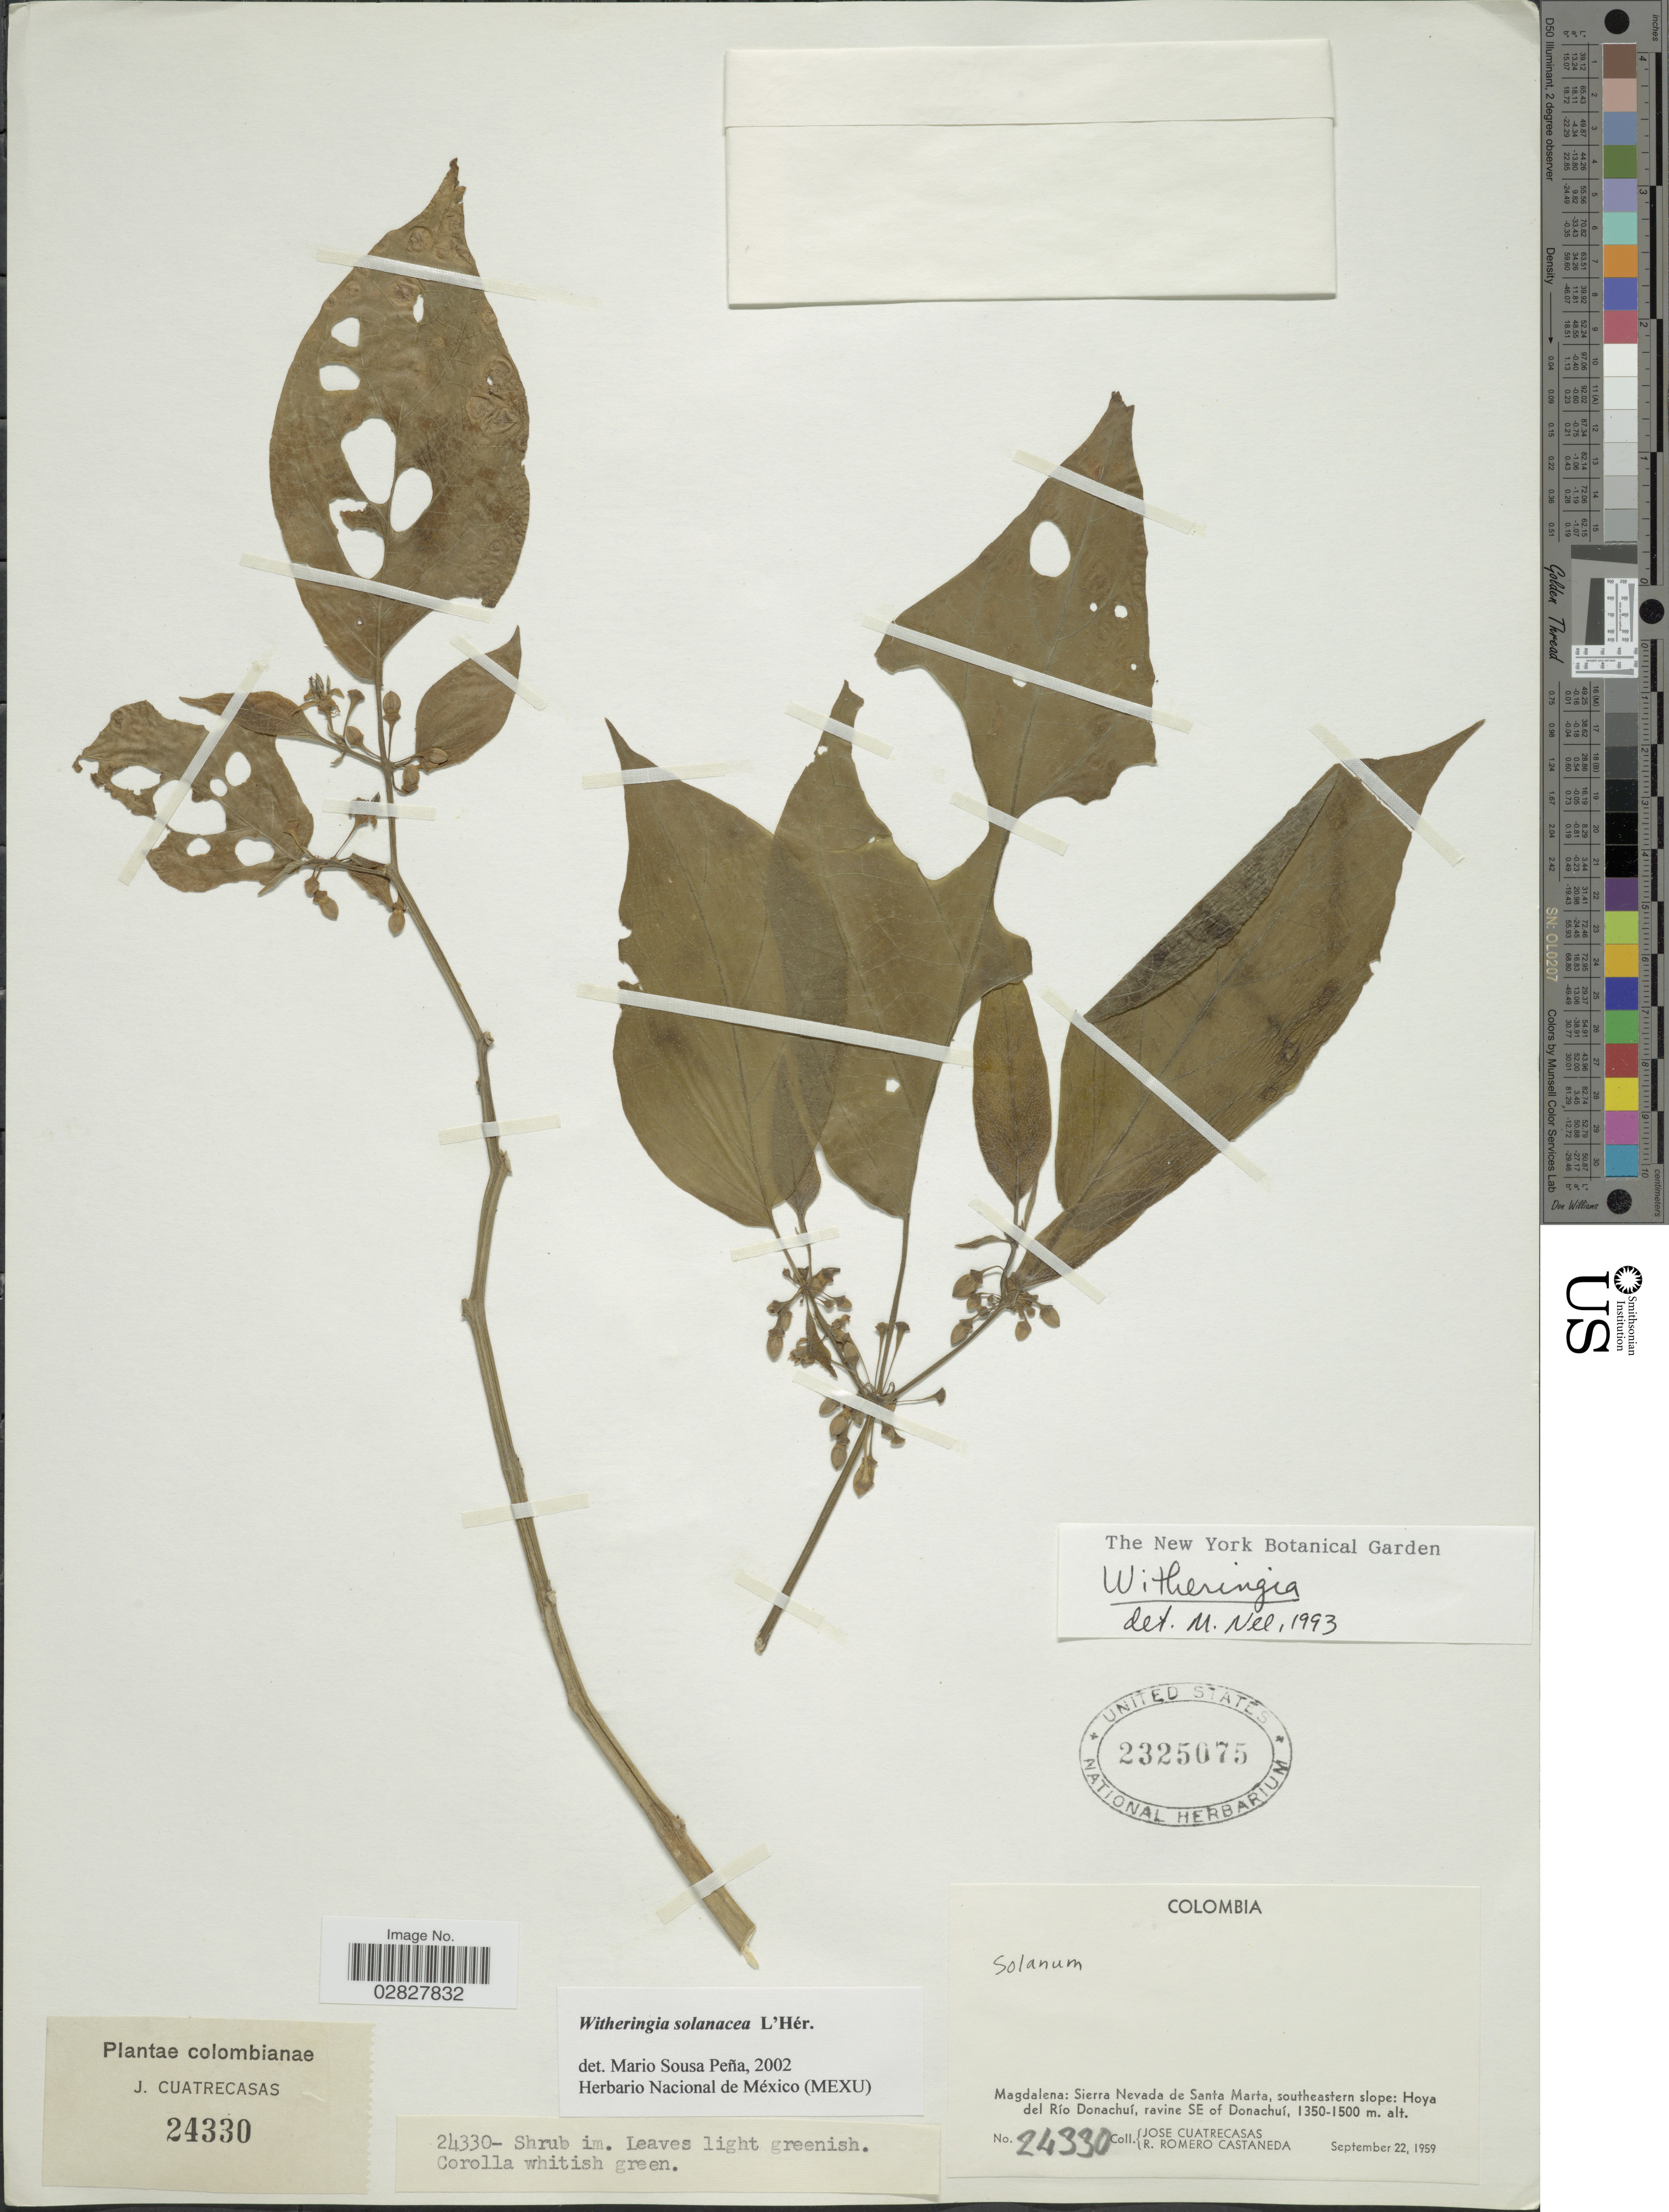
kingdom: Plantae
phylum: Tracheophyta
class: Magnoliopsida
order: Solanales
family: Solanaceae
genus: Witheringia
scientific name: Witheringia solanacea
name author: L'Hér.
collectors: J. Cuatrecasas & R. Romero Castañeda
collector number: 24330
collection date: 1959-09-22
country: Colombia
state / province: Magdalena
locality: Magdalena: Sierra Nevada de Santa Marta, southeastern slope: Hoya del Río Donachuí, ravine SE of Donachuí.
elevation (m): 1350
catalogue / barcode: US 2325075